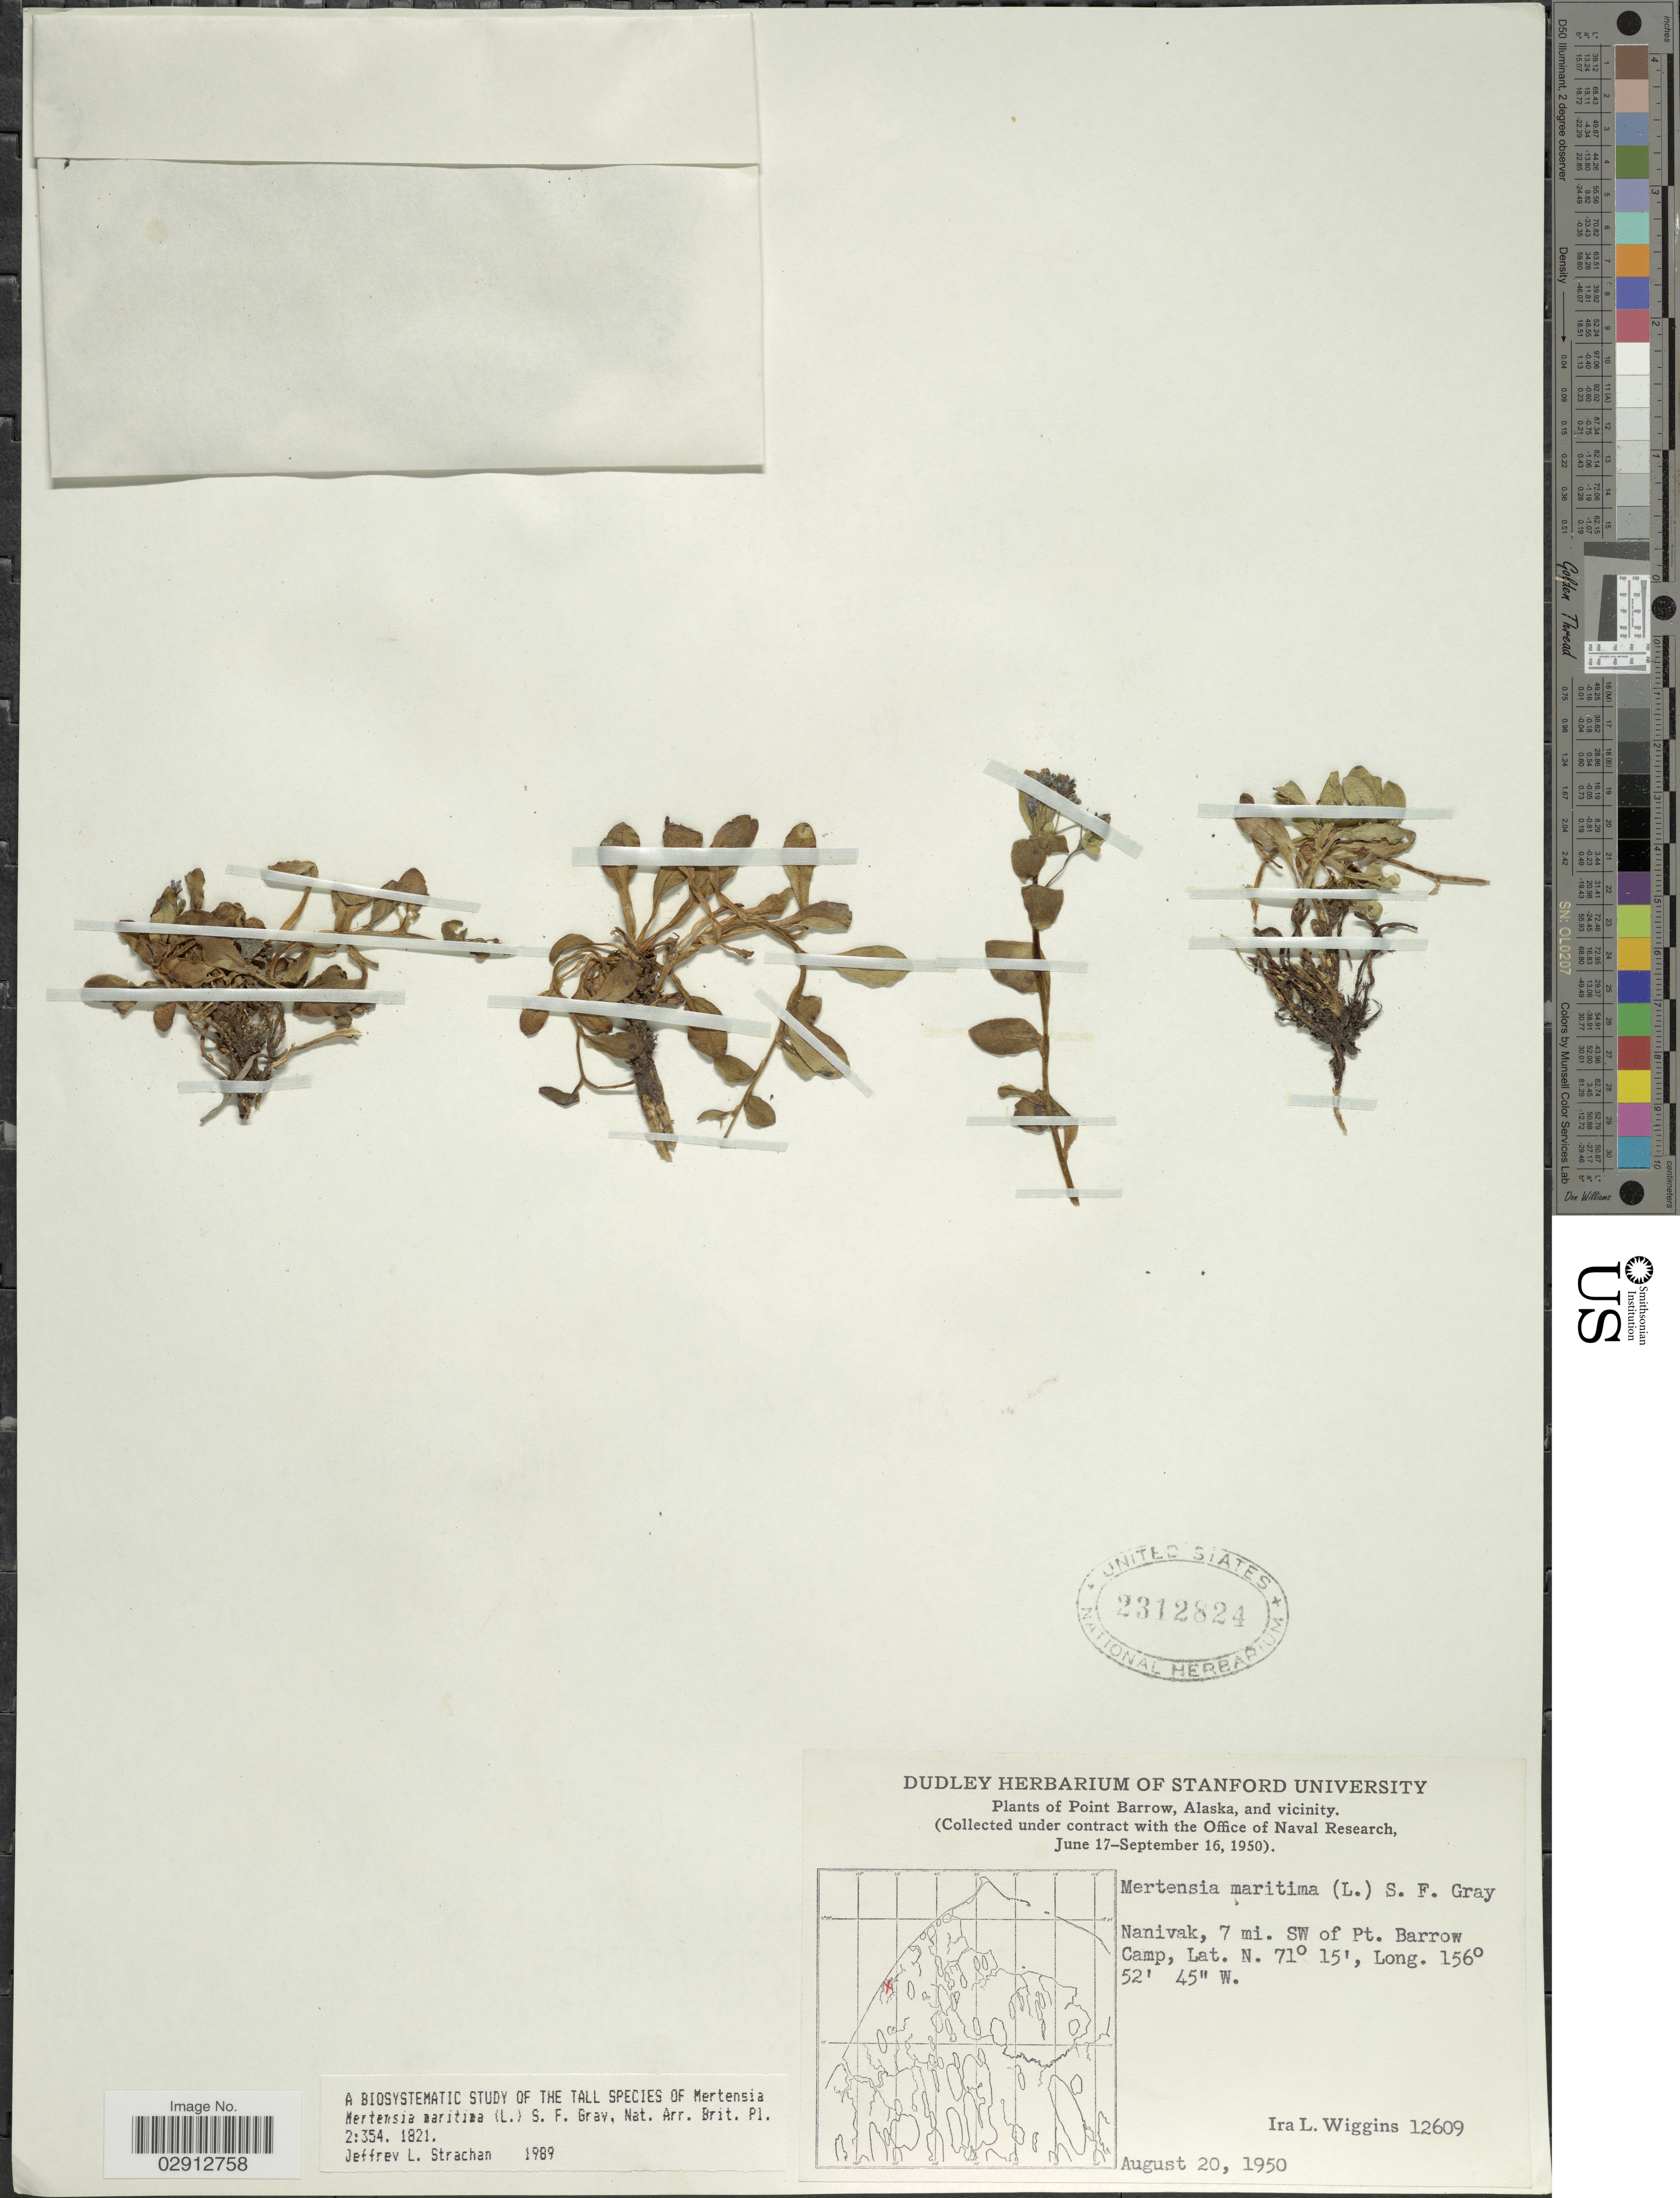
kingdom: Plantae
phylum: Tracheophyta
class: Magnoliopsida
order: Boraginales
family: Boraginaceae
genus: Mertensia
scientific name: Mertensia maritima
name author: (L.) S.F. Gray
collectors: I. L. Wiggins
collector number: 12609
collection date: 1950-08-20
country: United States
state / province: Alaska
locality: Point Barrow, and vicinity. Nanivak, 7 mi. SW of Pt. Barrow Camp.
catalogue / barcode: US 2312824